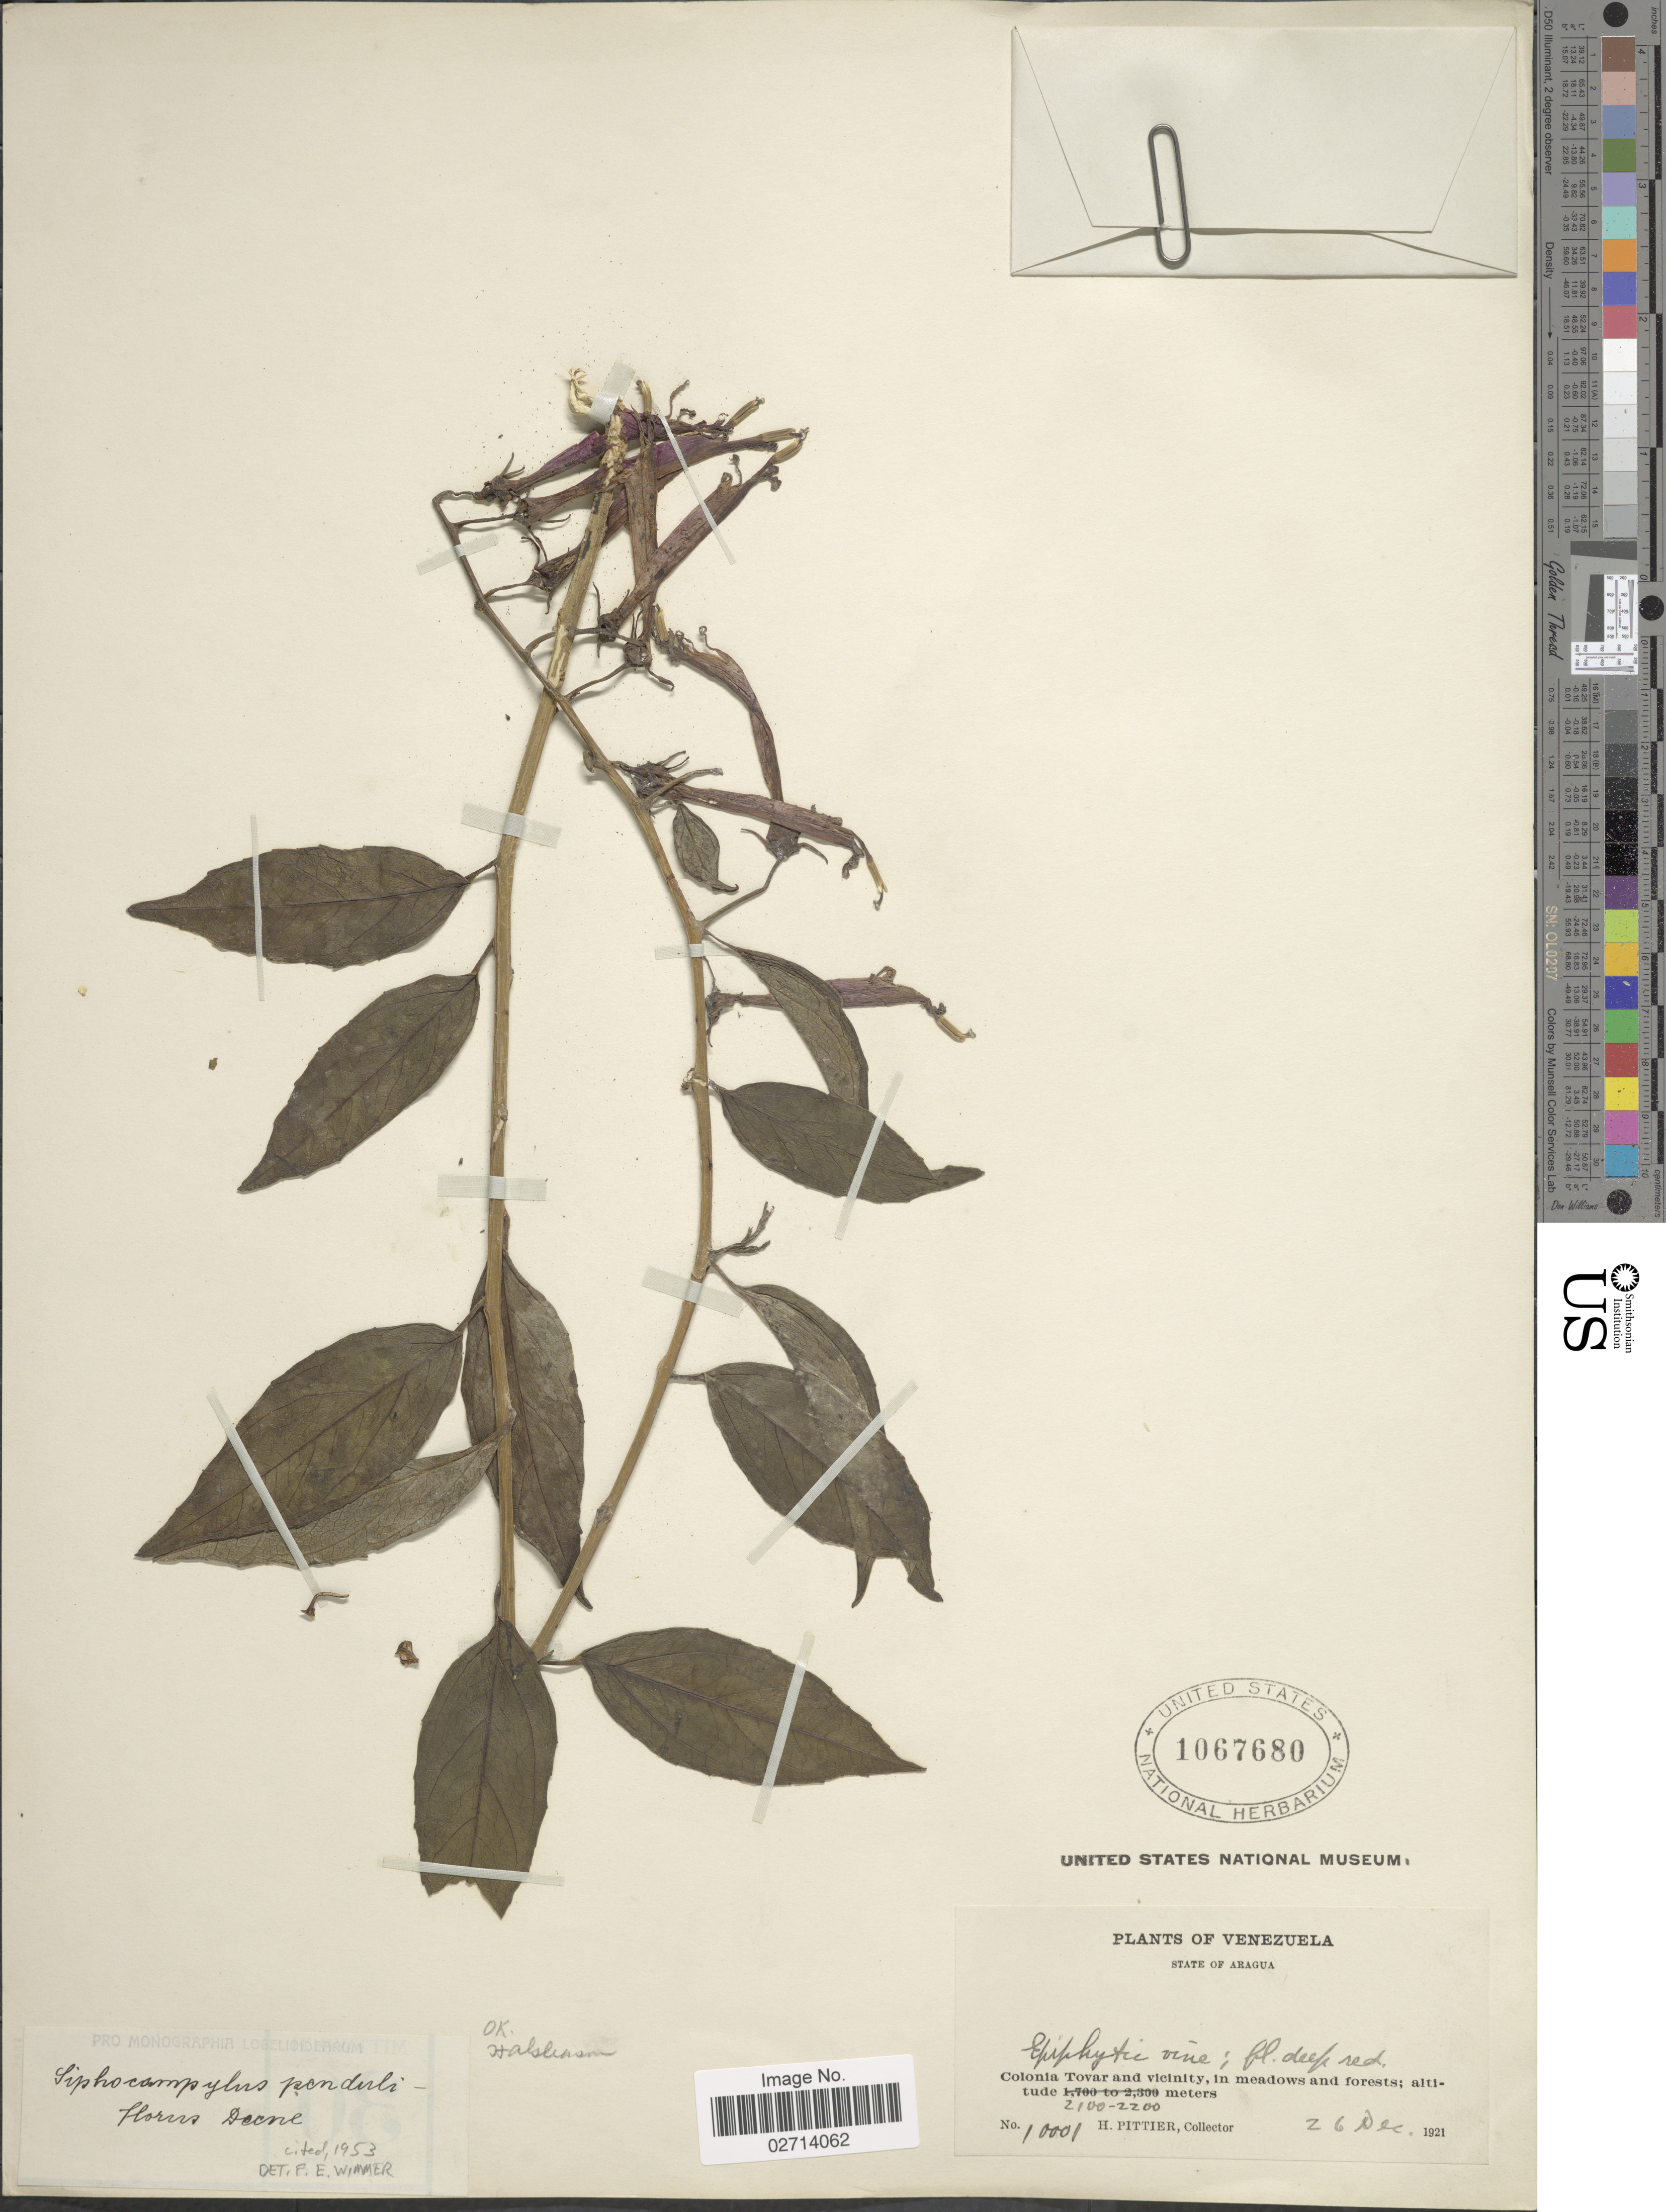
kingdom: Plantae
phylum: Tracheophyta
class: Magnoliopsida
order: Asterales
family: Campanulaceae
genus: Siphocampylus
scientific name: Siphocampylus penduliflorus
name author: Decne. ex Planch.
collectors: H. F. Pittier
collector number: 10001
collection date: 1921-12-26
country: Venezuela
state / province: Aragua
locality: Colonia Tovar and vicinity, in meadows and forests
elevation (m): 2100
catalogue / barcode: US 1067680